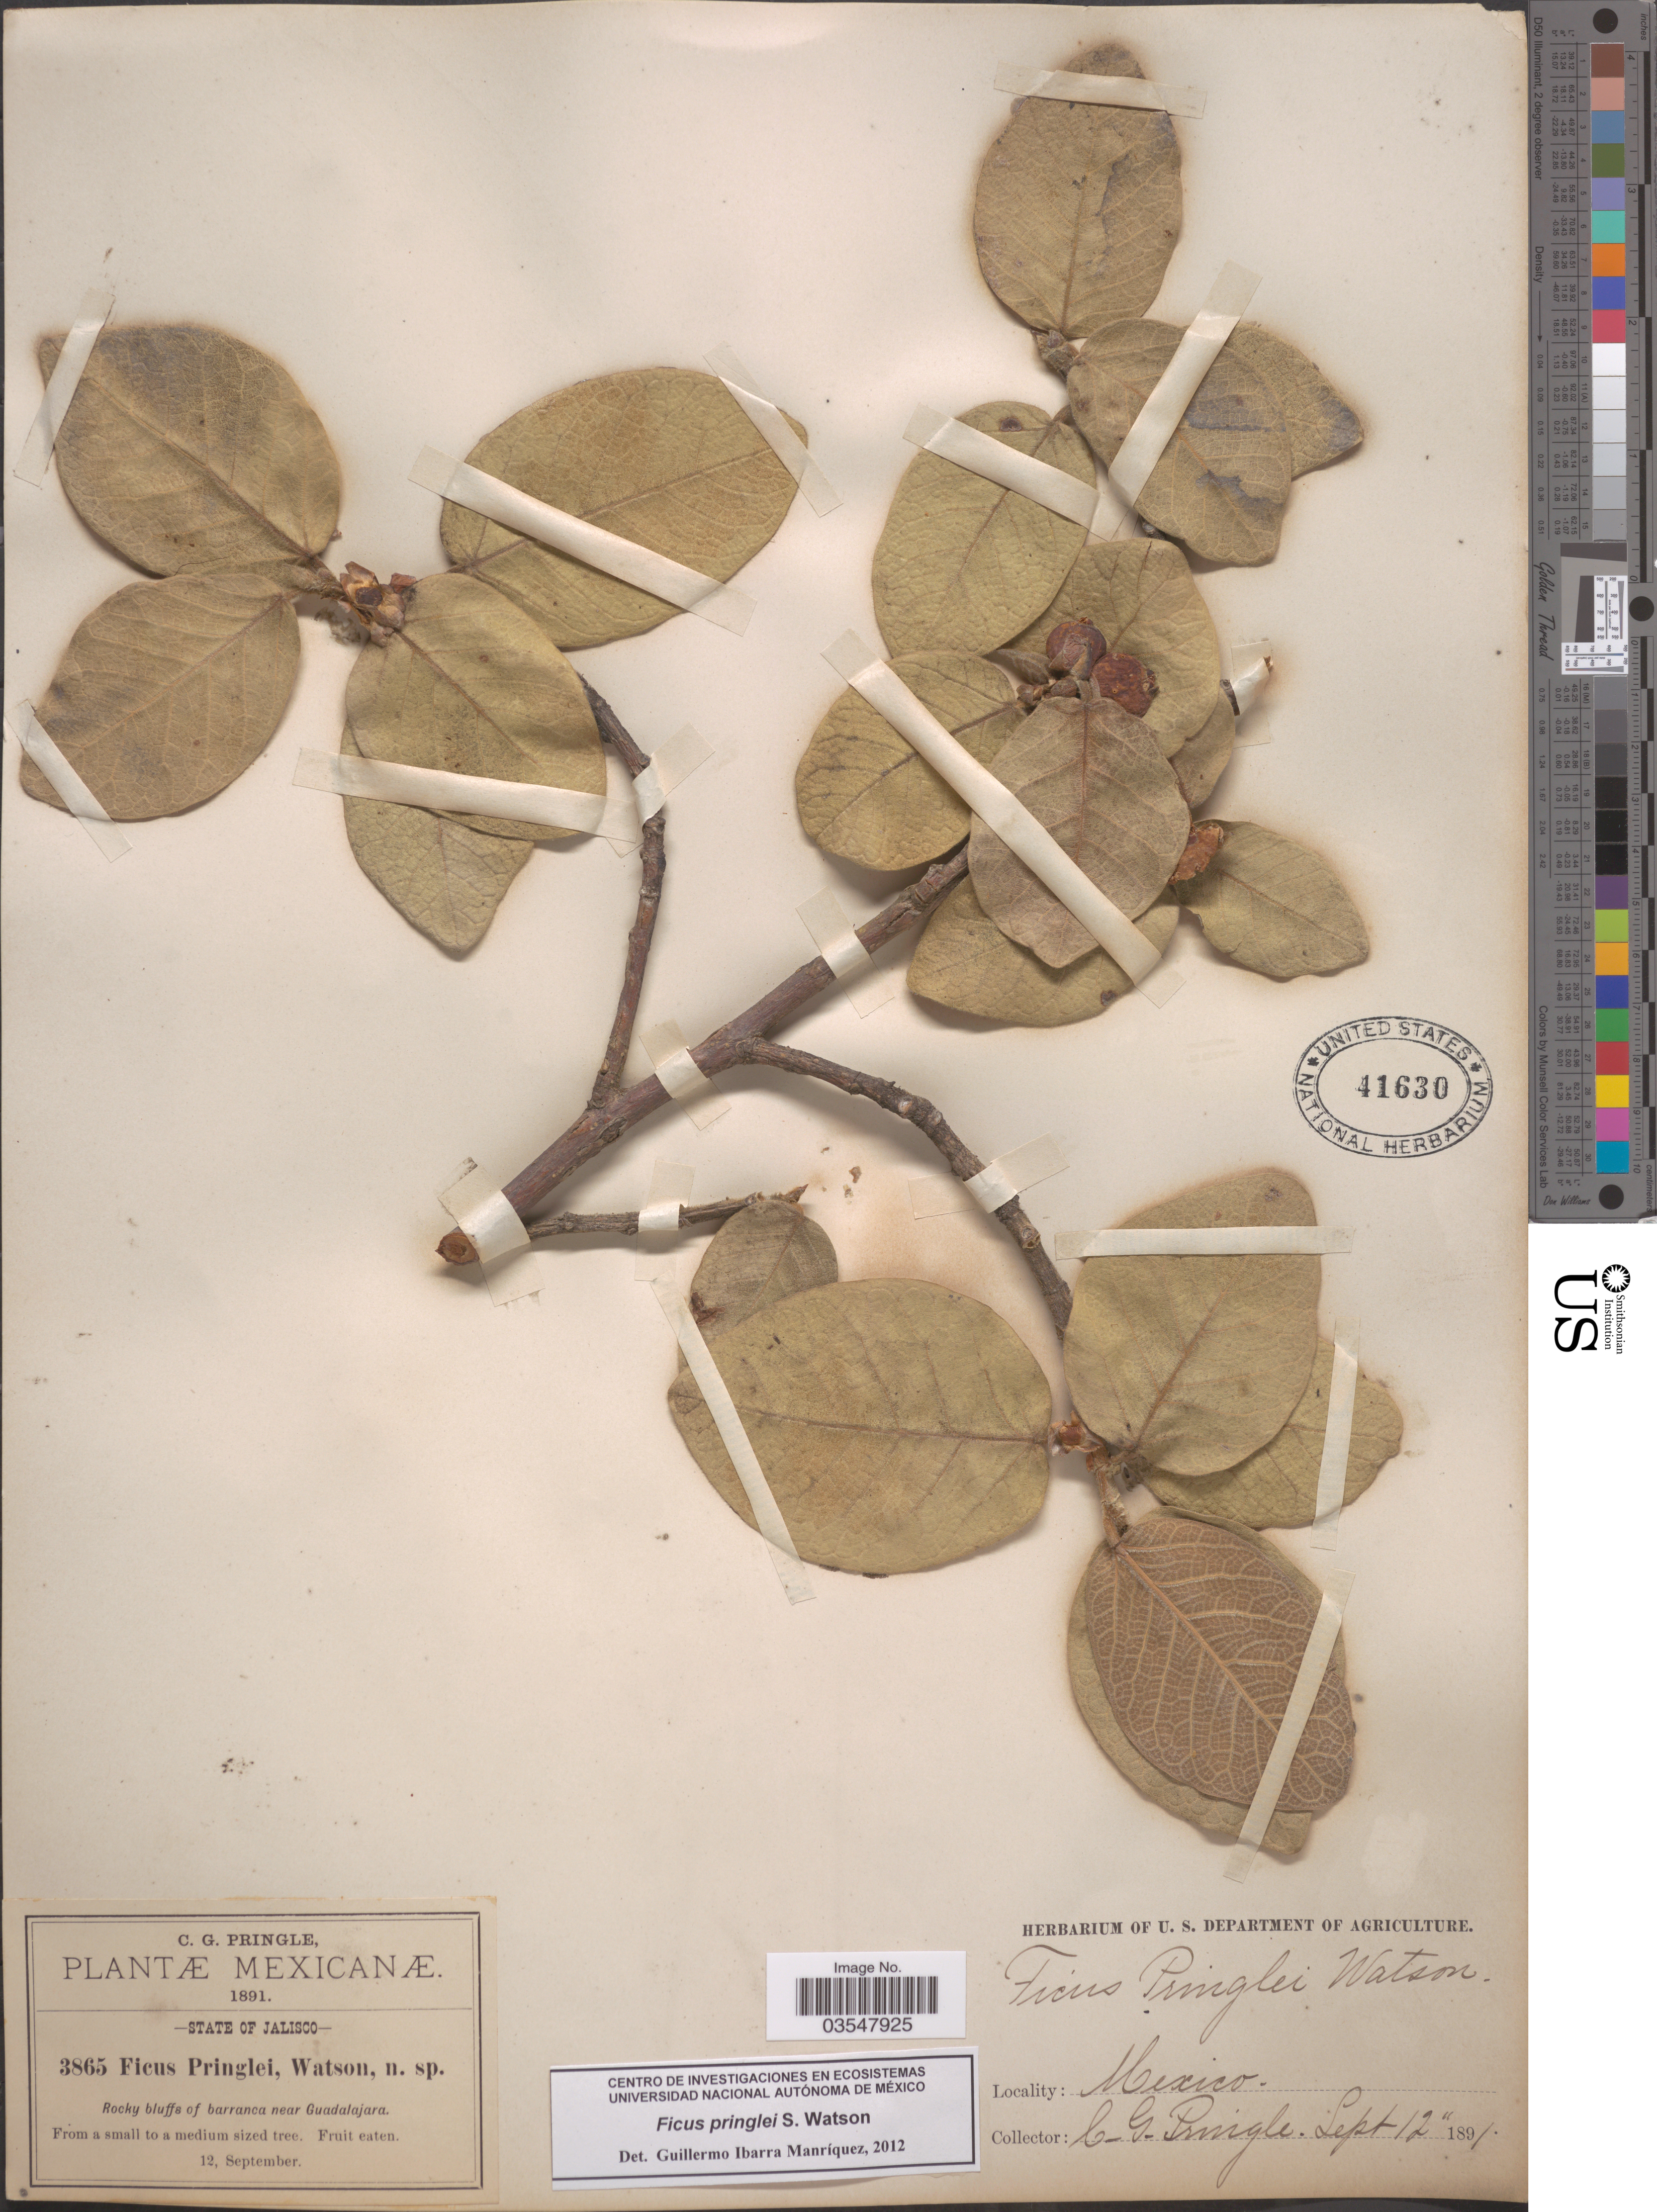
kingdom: Plantae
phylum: Tracheophyta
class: Magnoliopsida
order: Rosales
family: Moraceae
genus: Ficus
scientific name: Ficus pringlei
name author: S. Watson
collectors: C. G. Pringle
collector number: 3865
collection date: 1891-09-12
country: Mexico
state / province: Jalisco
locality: Rocky bluffs of barranca near Guadalajara.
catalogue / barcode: US 41630